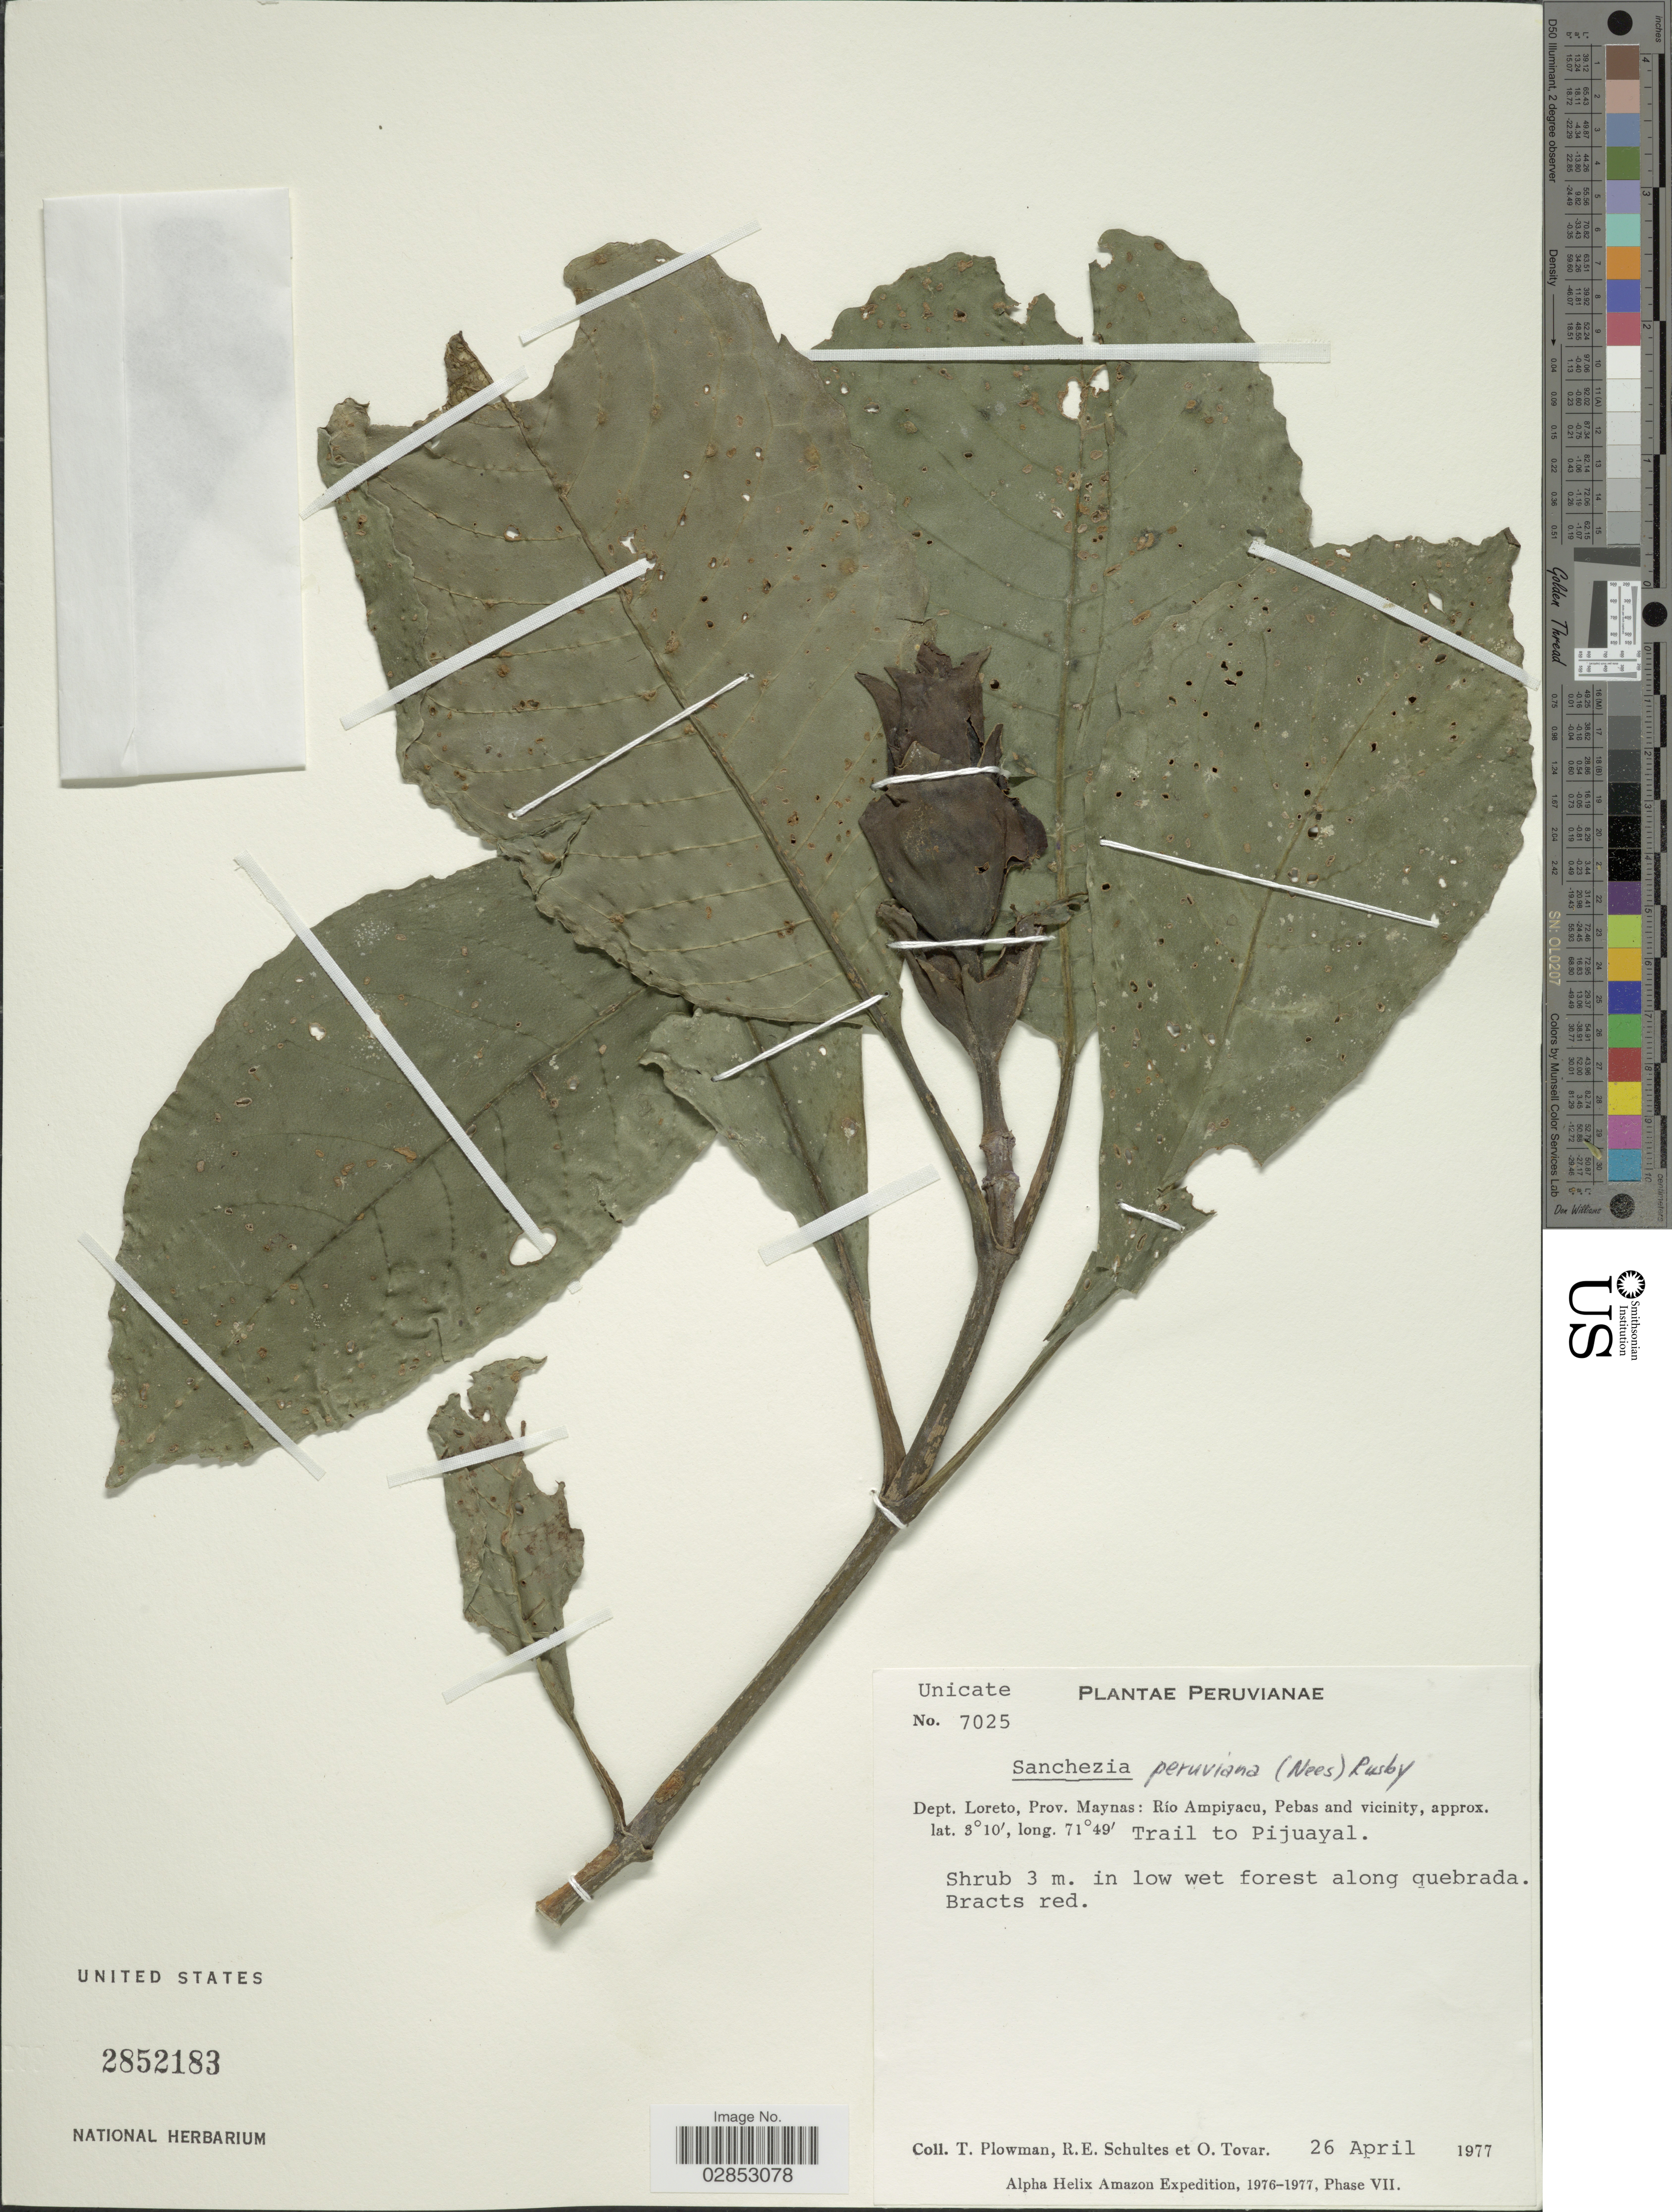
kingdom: Plantae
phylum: Tracheophyta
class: Magnoliopsida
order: Lamiales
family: Acanthaceae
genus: Sanchezia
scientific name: Sanchezia macrocnemis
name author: (Nees) Wassh.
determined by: Azevedo, Igor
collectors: T. Plowman, R. E. Schultes & Ó. Tovar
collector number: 7025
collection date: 1977-04-26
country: Peru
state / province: Loreto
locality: Dept. Loreto, Prov. Maynas: Río Ampiyacu, Pebas and vicinity, Trail to Pijupayal.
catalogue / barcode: US 2852183